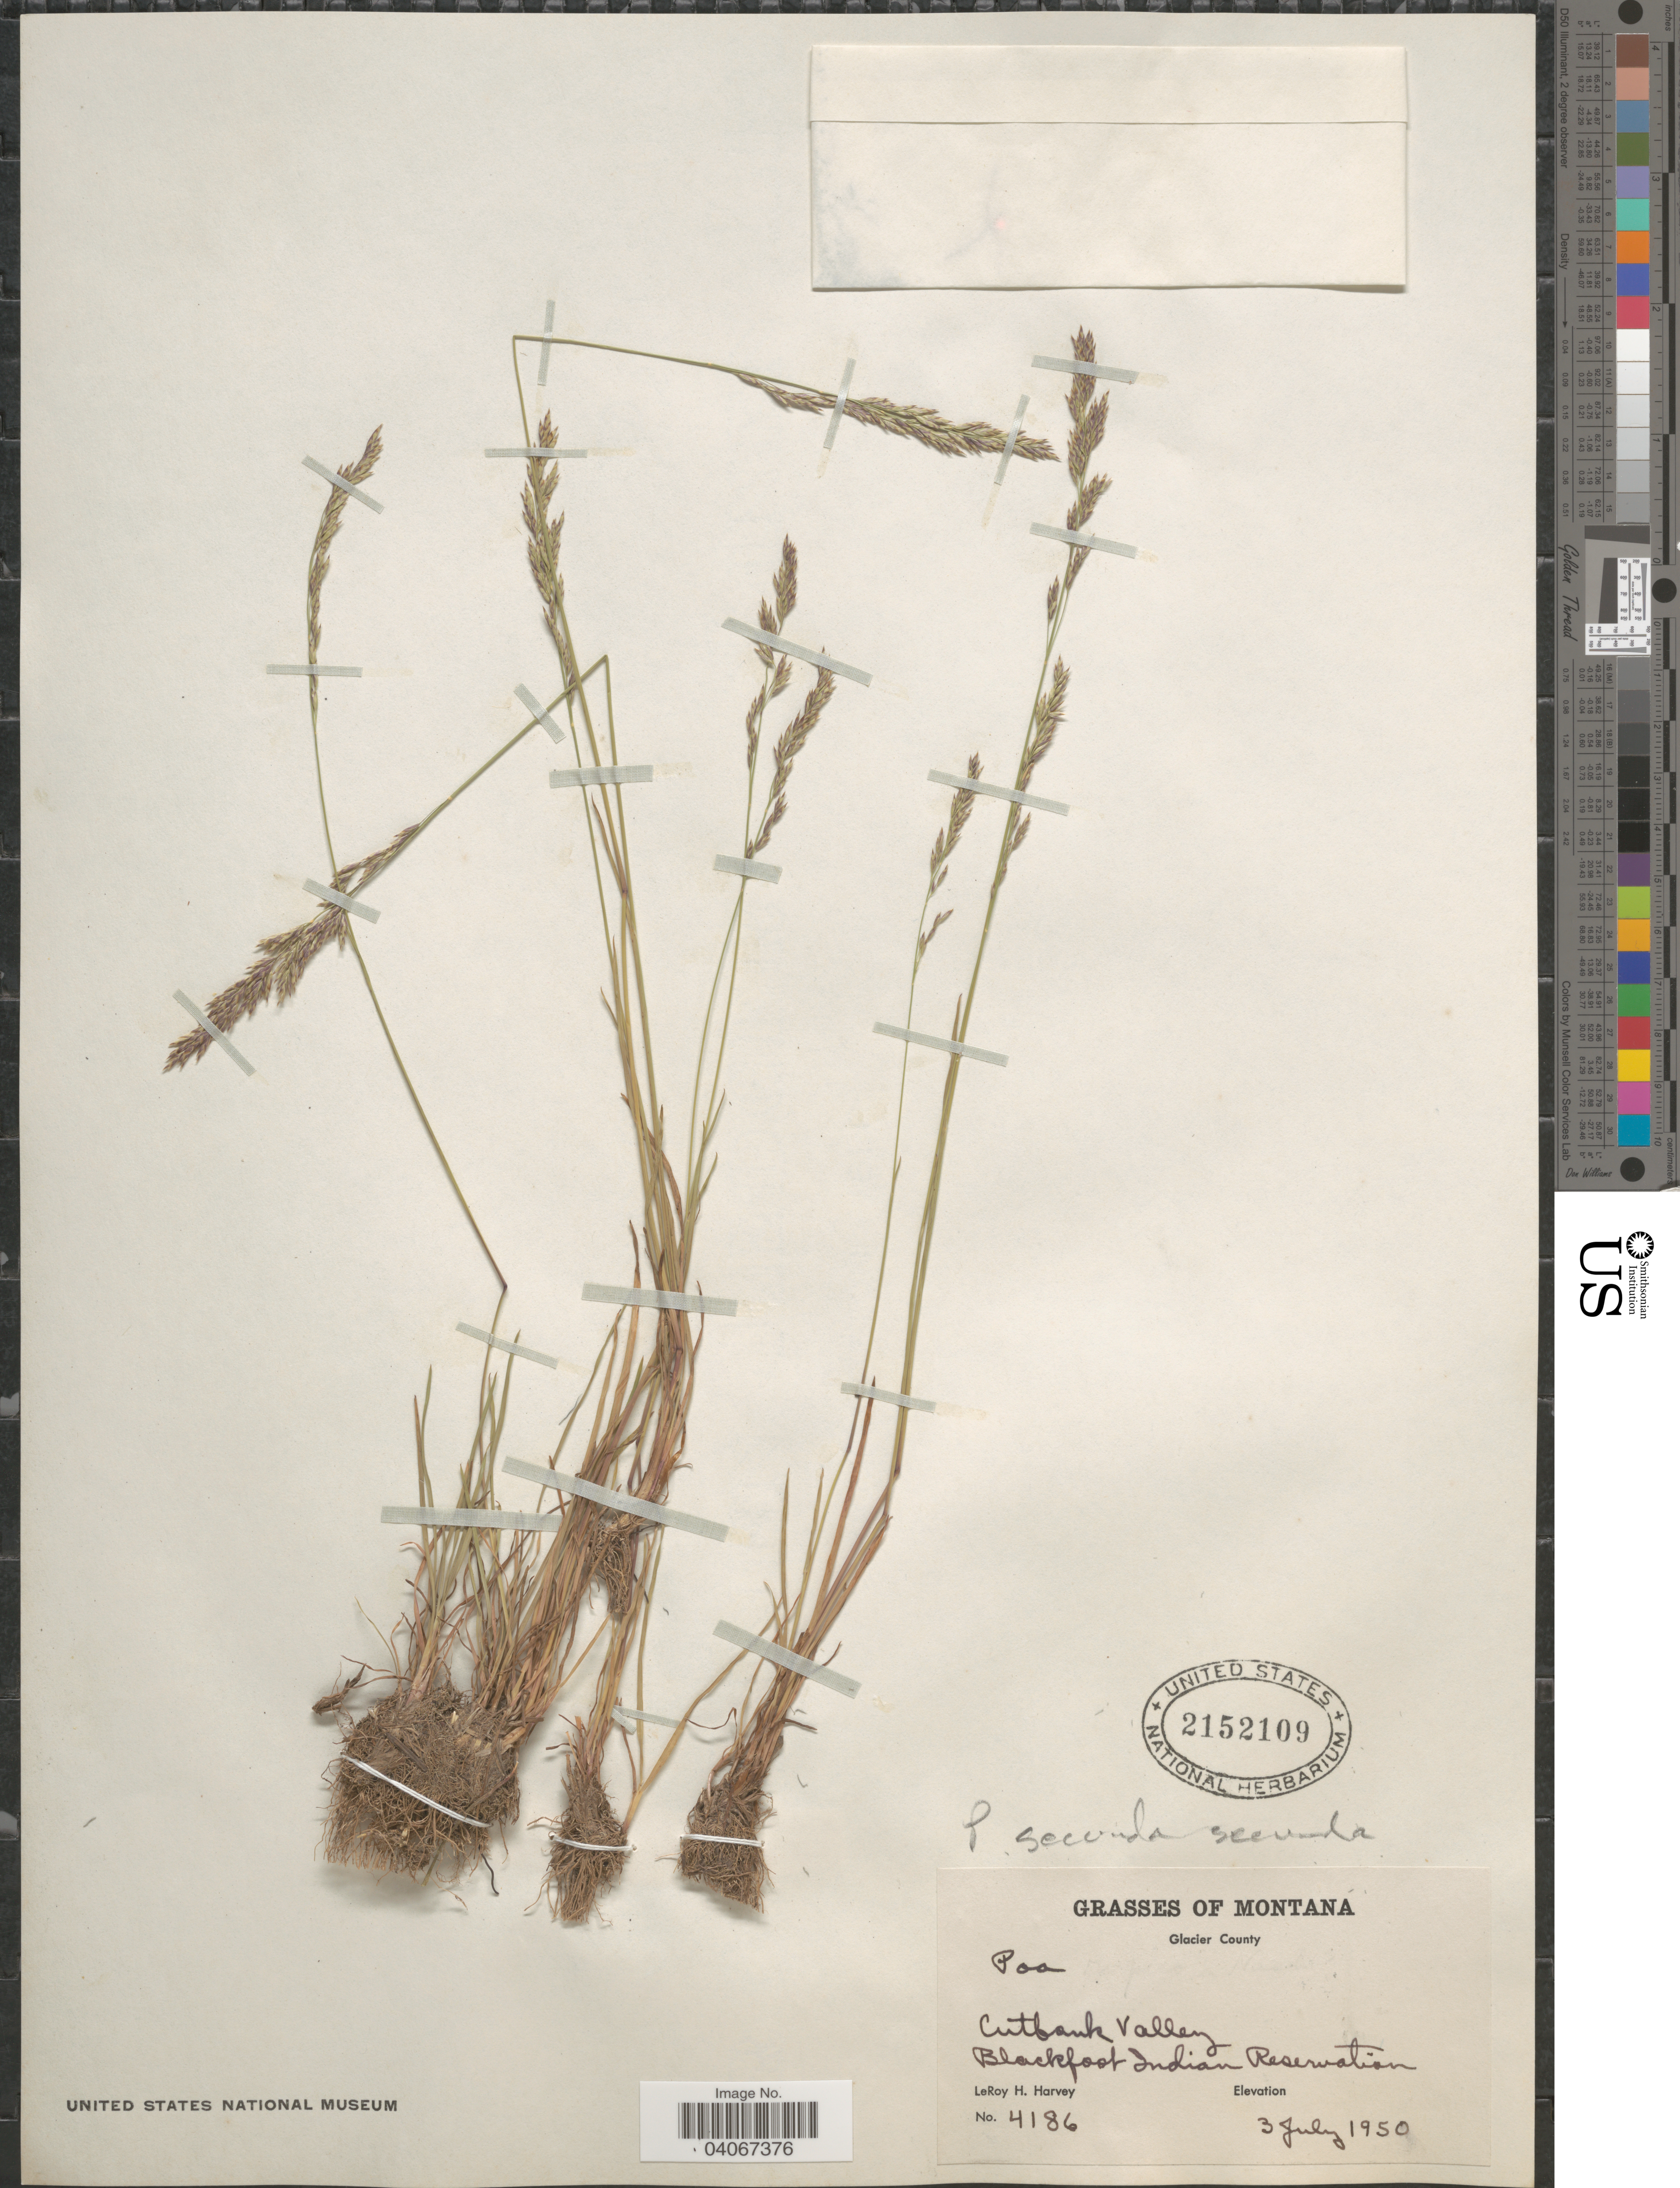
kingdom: Plantae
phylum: Tracheophyta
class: Liliopsida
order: Poales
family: Poaceae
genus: Poa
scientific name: Poa secunda subsp. secunda var. secunda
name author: J. Presl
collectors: L. H. Harvey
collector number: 4186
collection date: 1950-07-03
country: United States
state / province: Montana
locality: Glacier County. Cutbank Valley. Blackfoot Indian Reservation.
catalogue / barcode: US 2152109